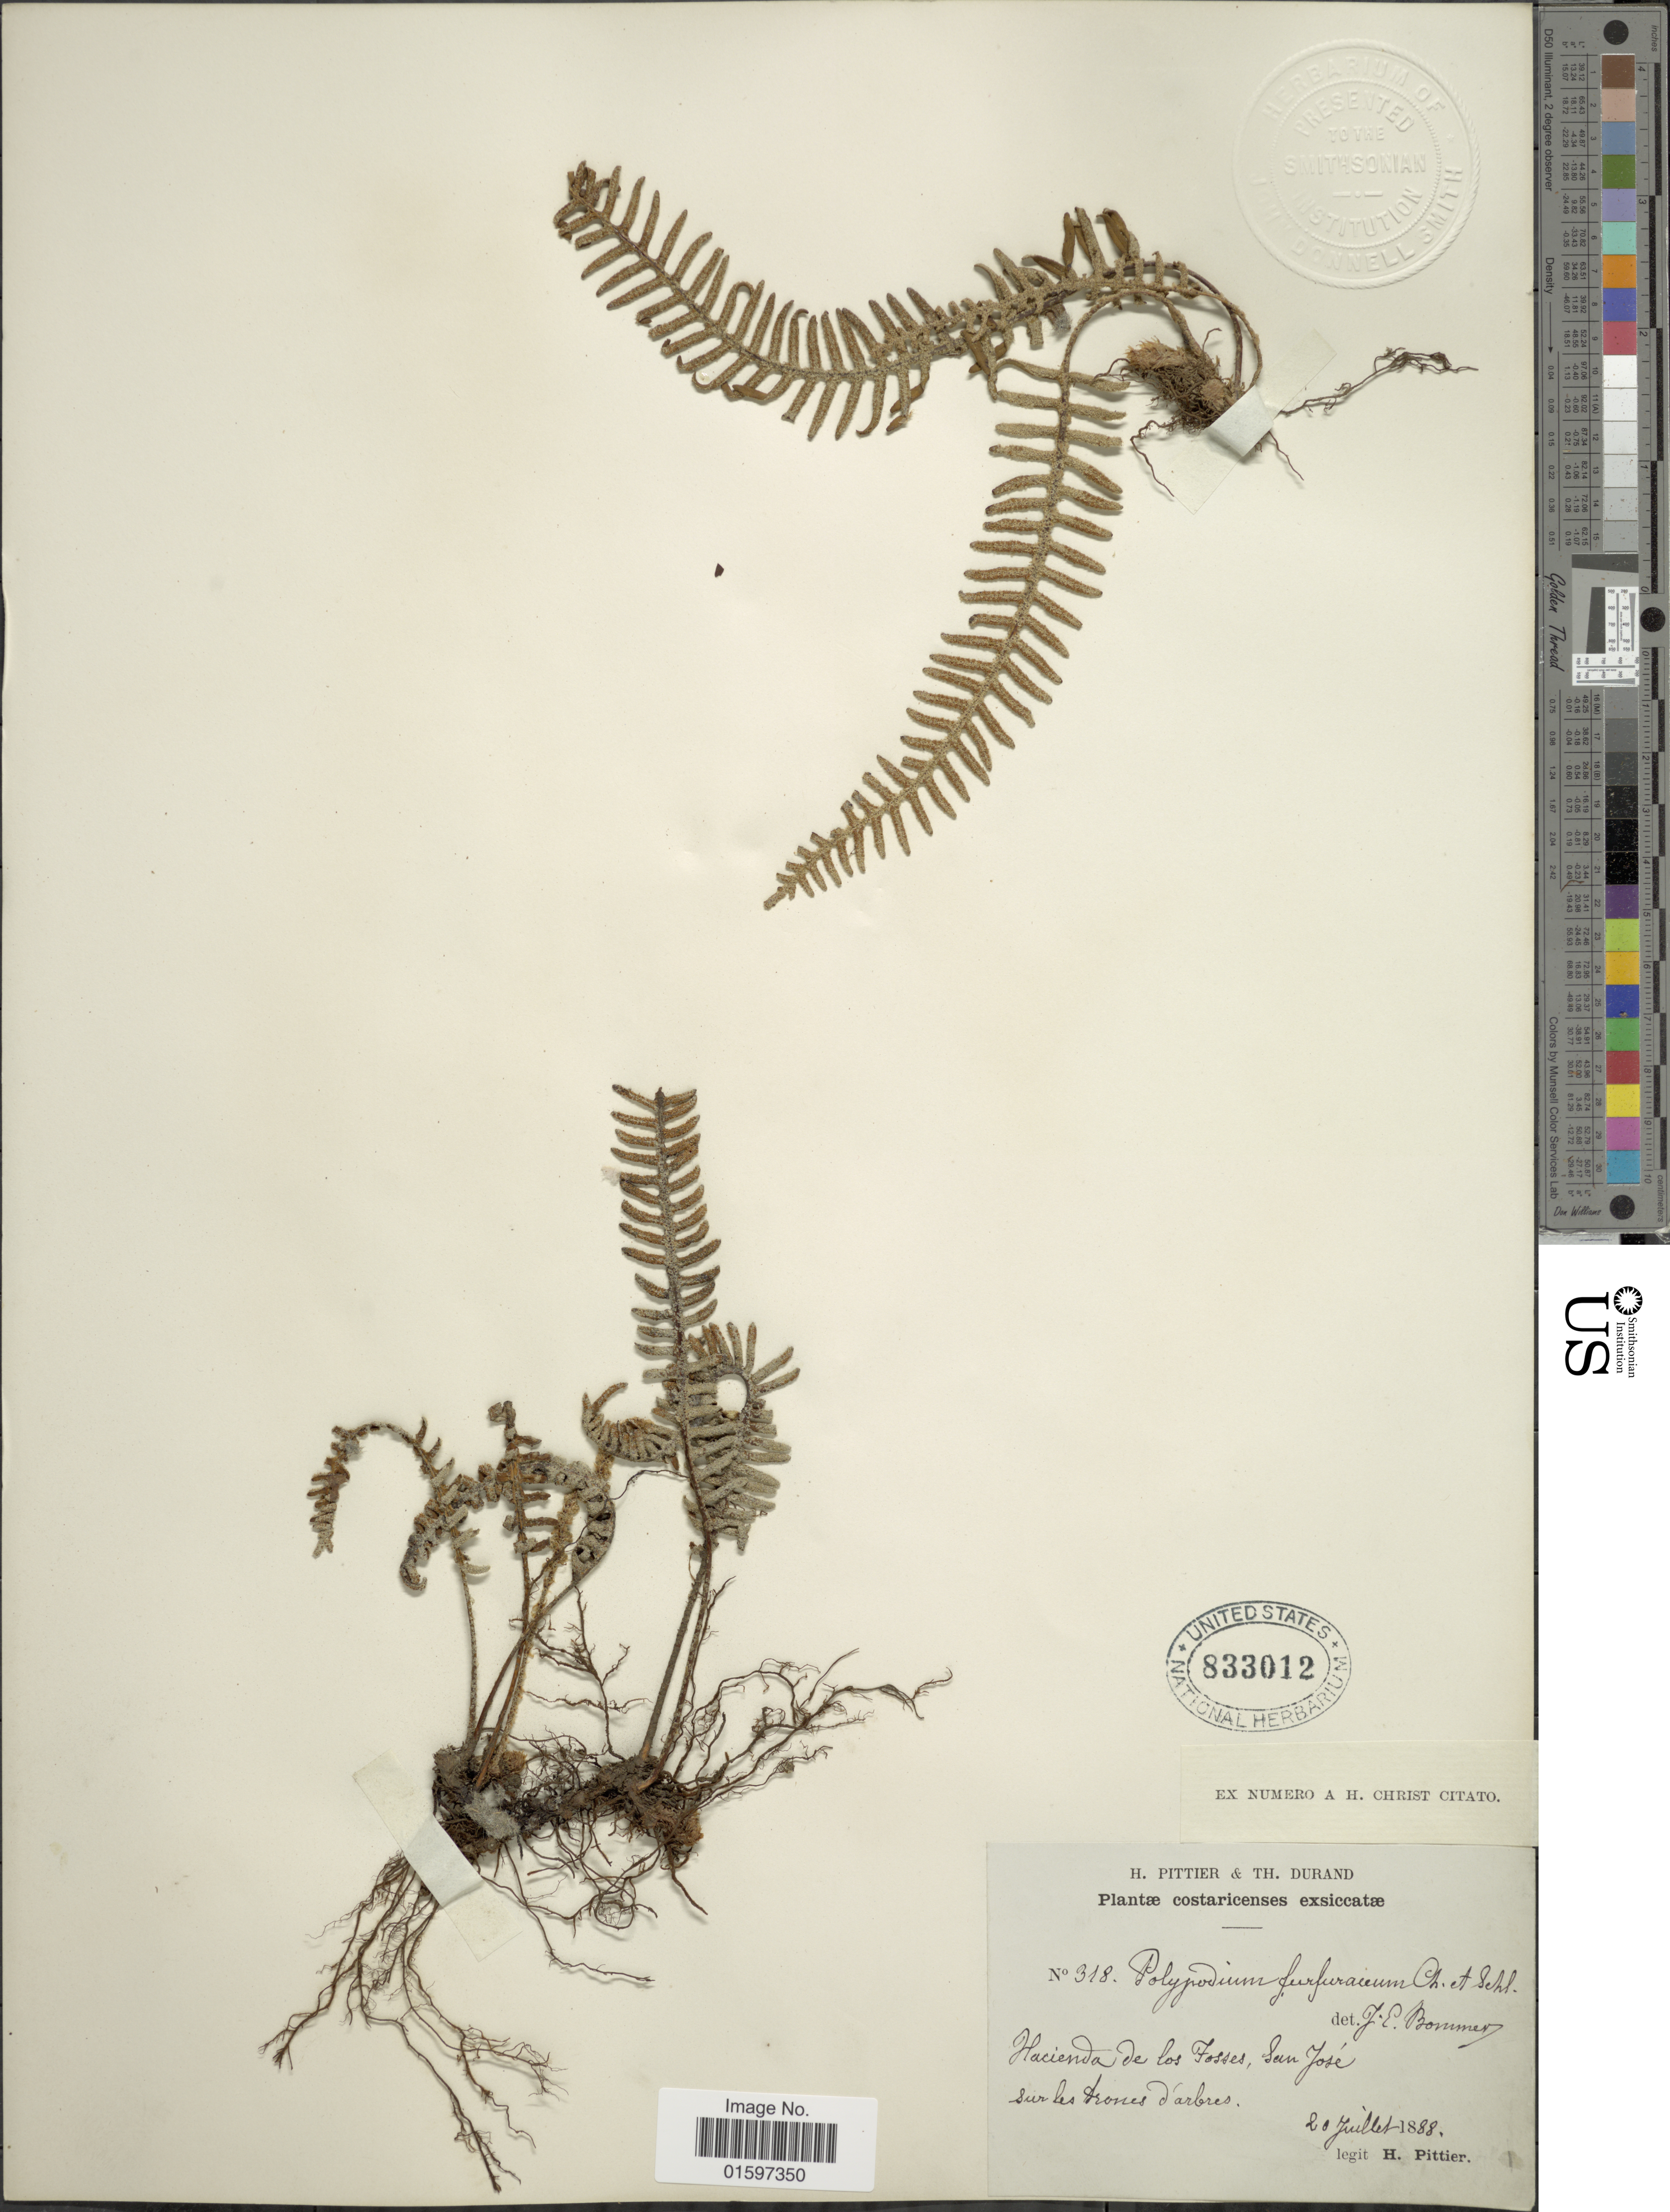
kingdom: Plantae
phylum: Tracheophyta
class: Polypodiopsida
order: Polypodiales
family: Polypodiaceae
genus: Pleopeltis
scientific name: Pleopeltis furfuracea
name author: (Schltdl. & Cham.) A.R. Sm. & Tejero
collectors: H. F. Pittier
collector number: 318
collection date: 1888-07-20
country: Costa Rica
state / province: San José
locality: Haciende de los fosses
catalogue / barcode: US 833012